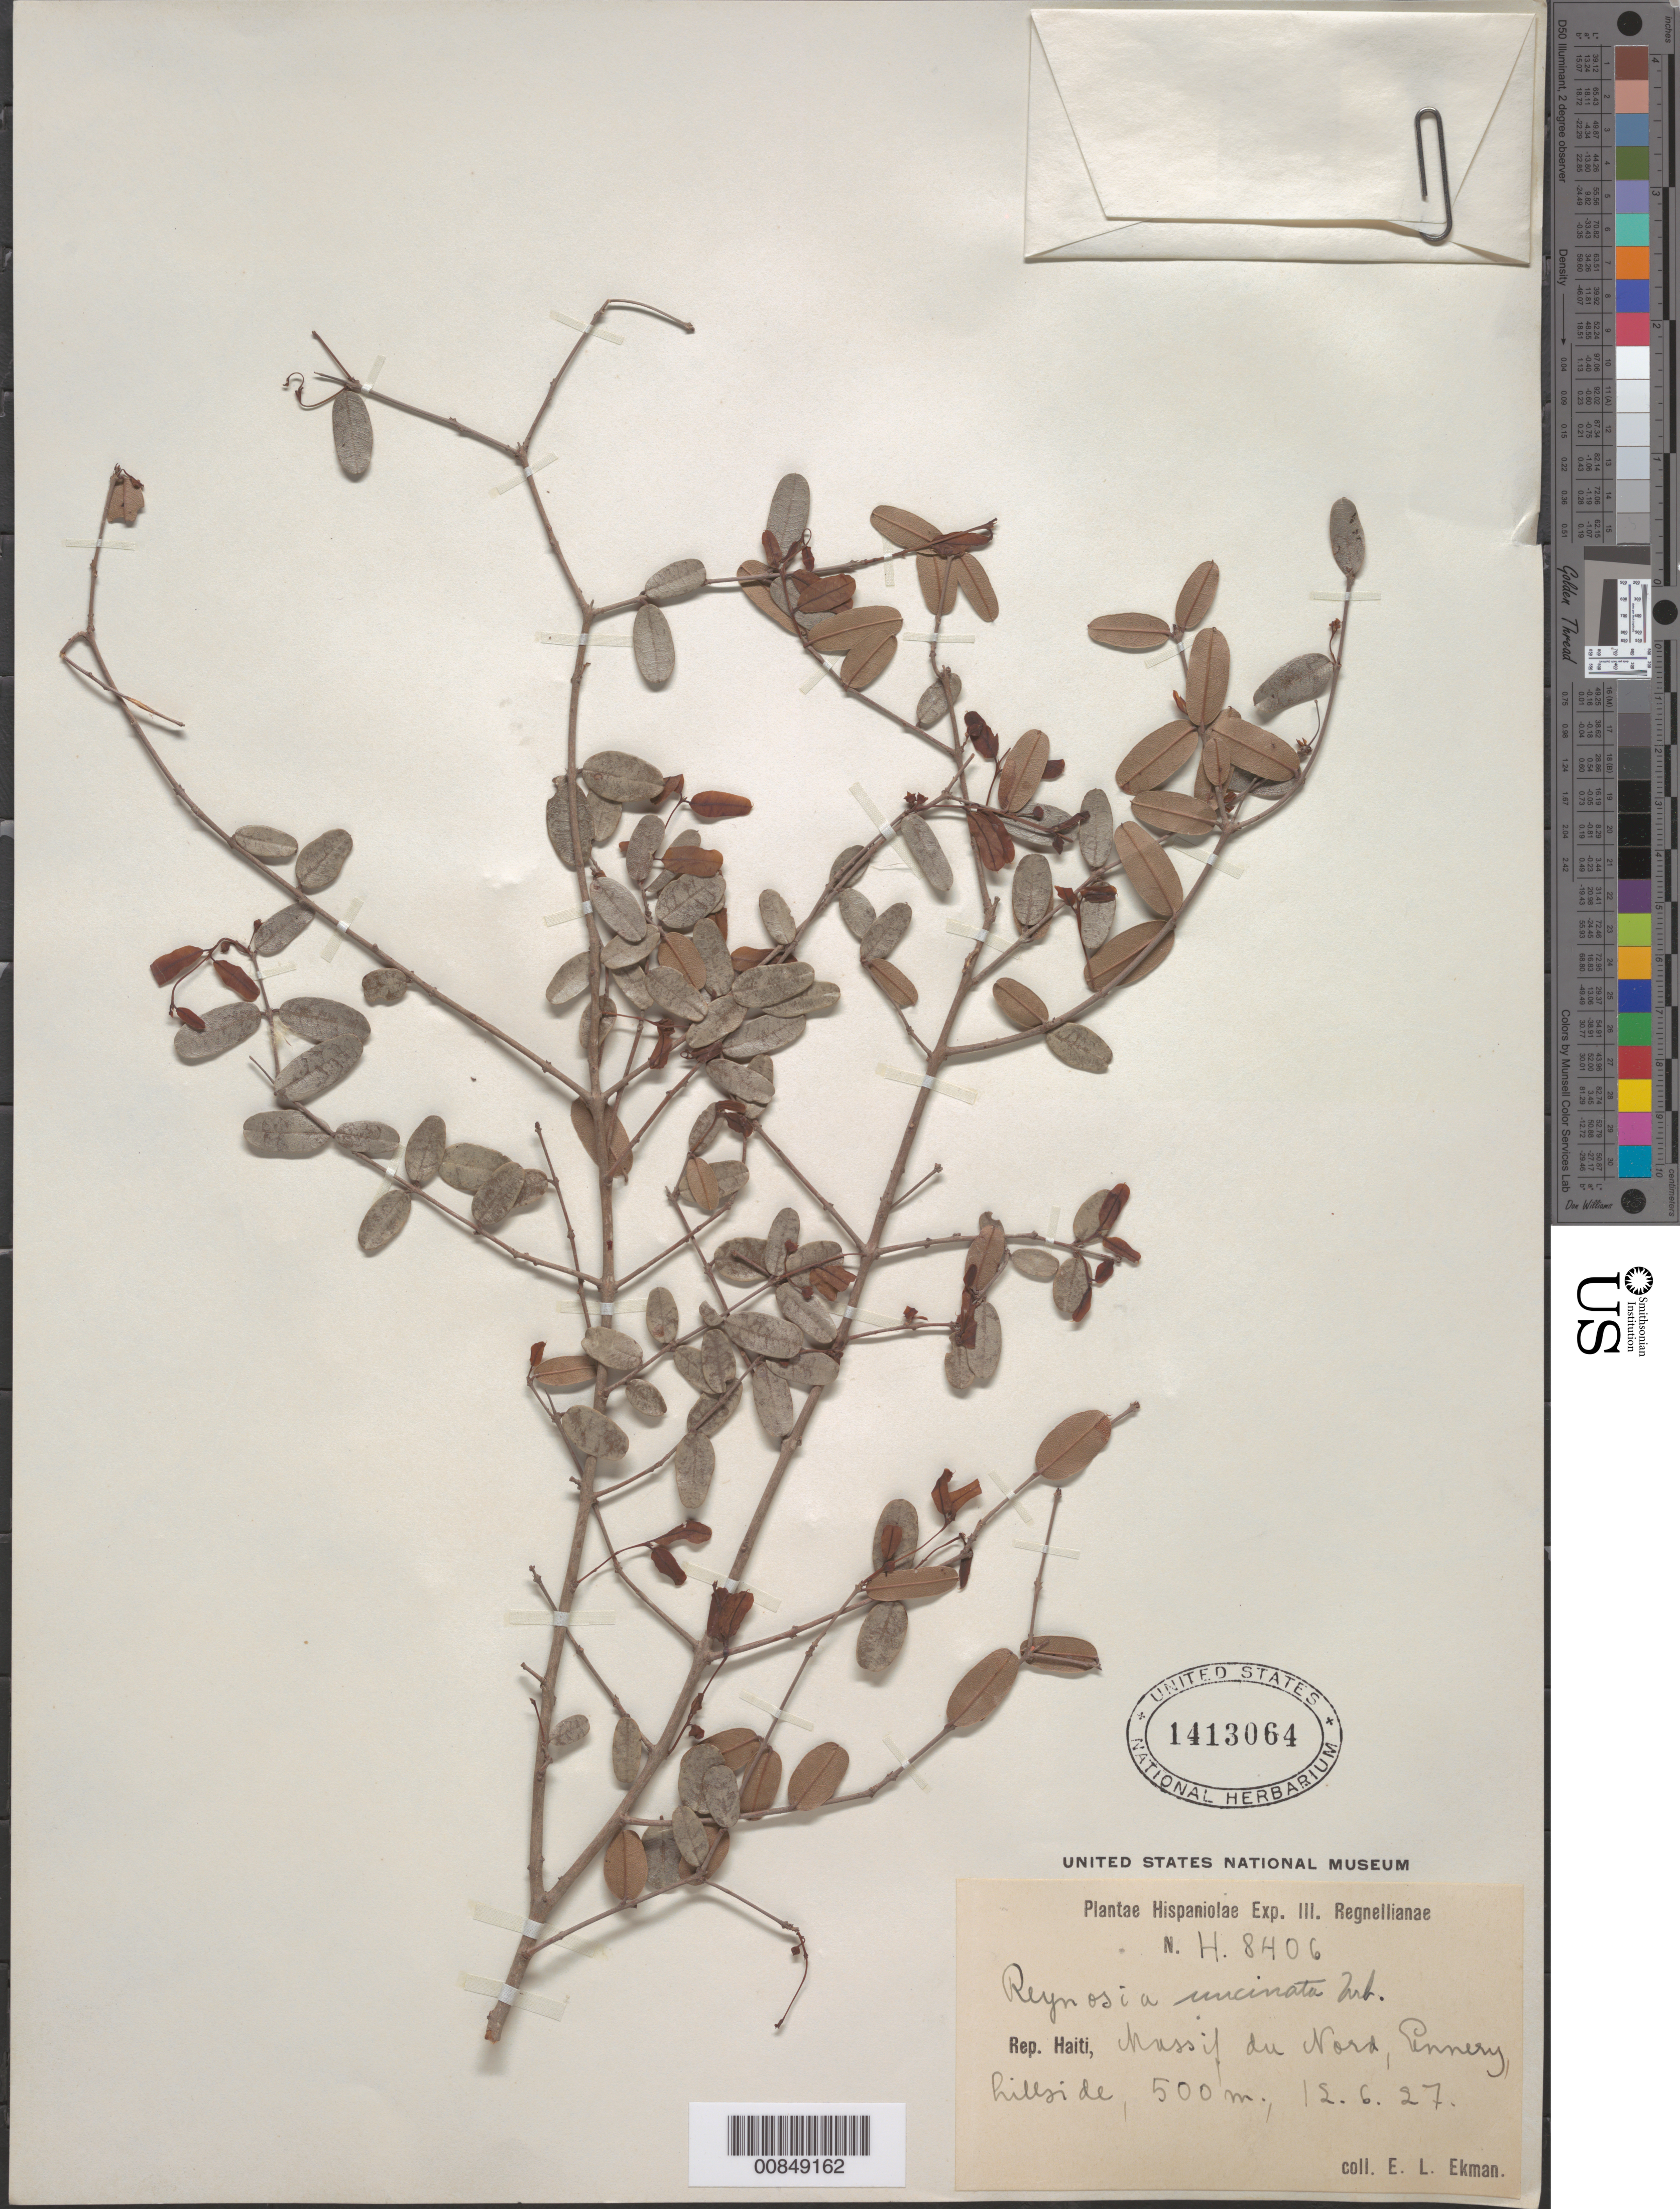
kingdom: Plantae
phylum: Tracheophyta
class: Magnoliopsida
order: Rosales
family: Rhamnaceae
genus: Reynosia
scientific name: Reynosia uncinata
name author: Urb.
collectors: E. L. Ekman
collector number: H 8406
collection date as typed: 12 Jun 1927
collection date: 1927-06-12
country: Haiti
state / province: Artibonite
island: Hispaniola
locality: Massif du Nord, Ennery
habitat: Hillside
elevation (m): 500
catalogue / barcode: US 1413064